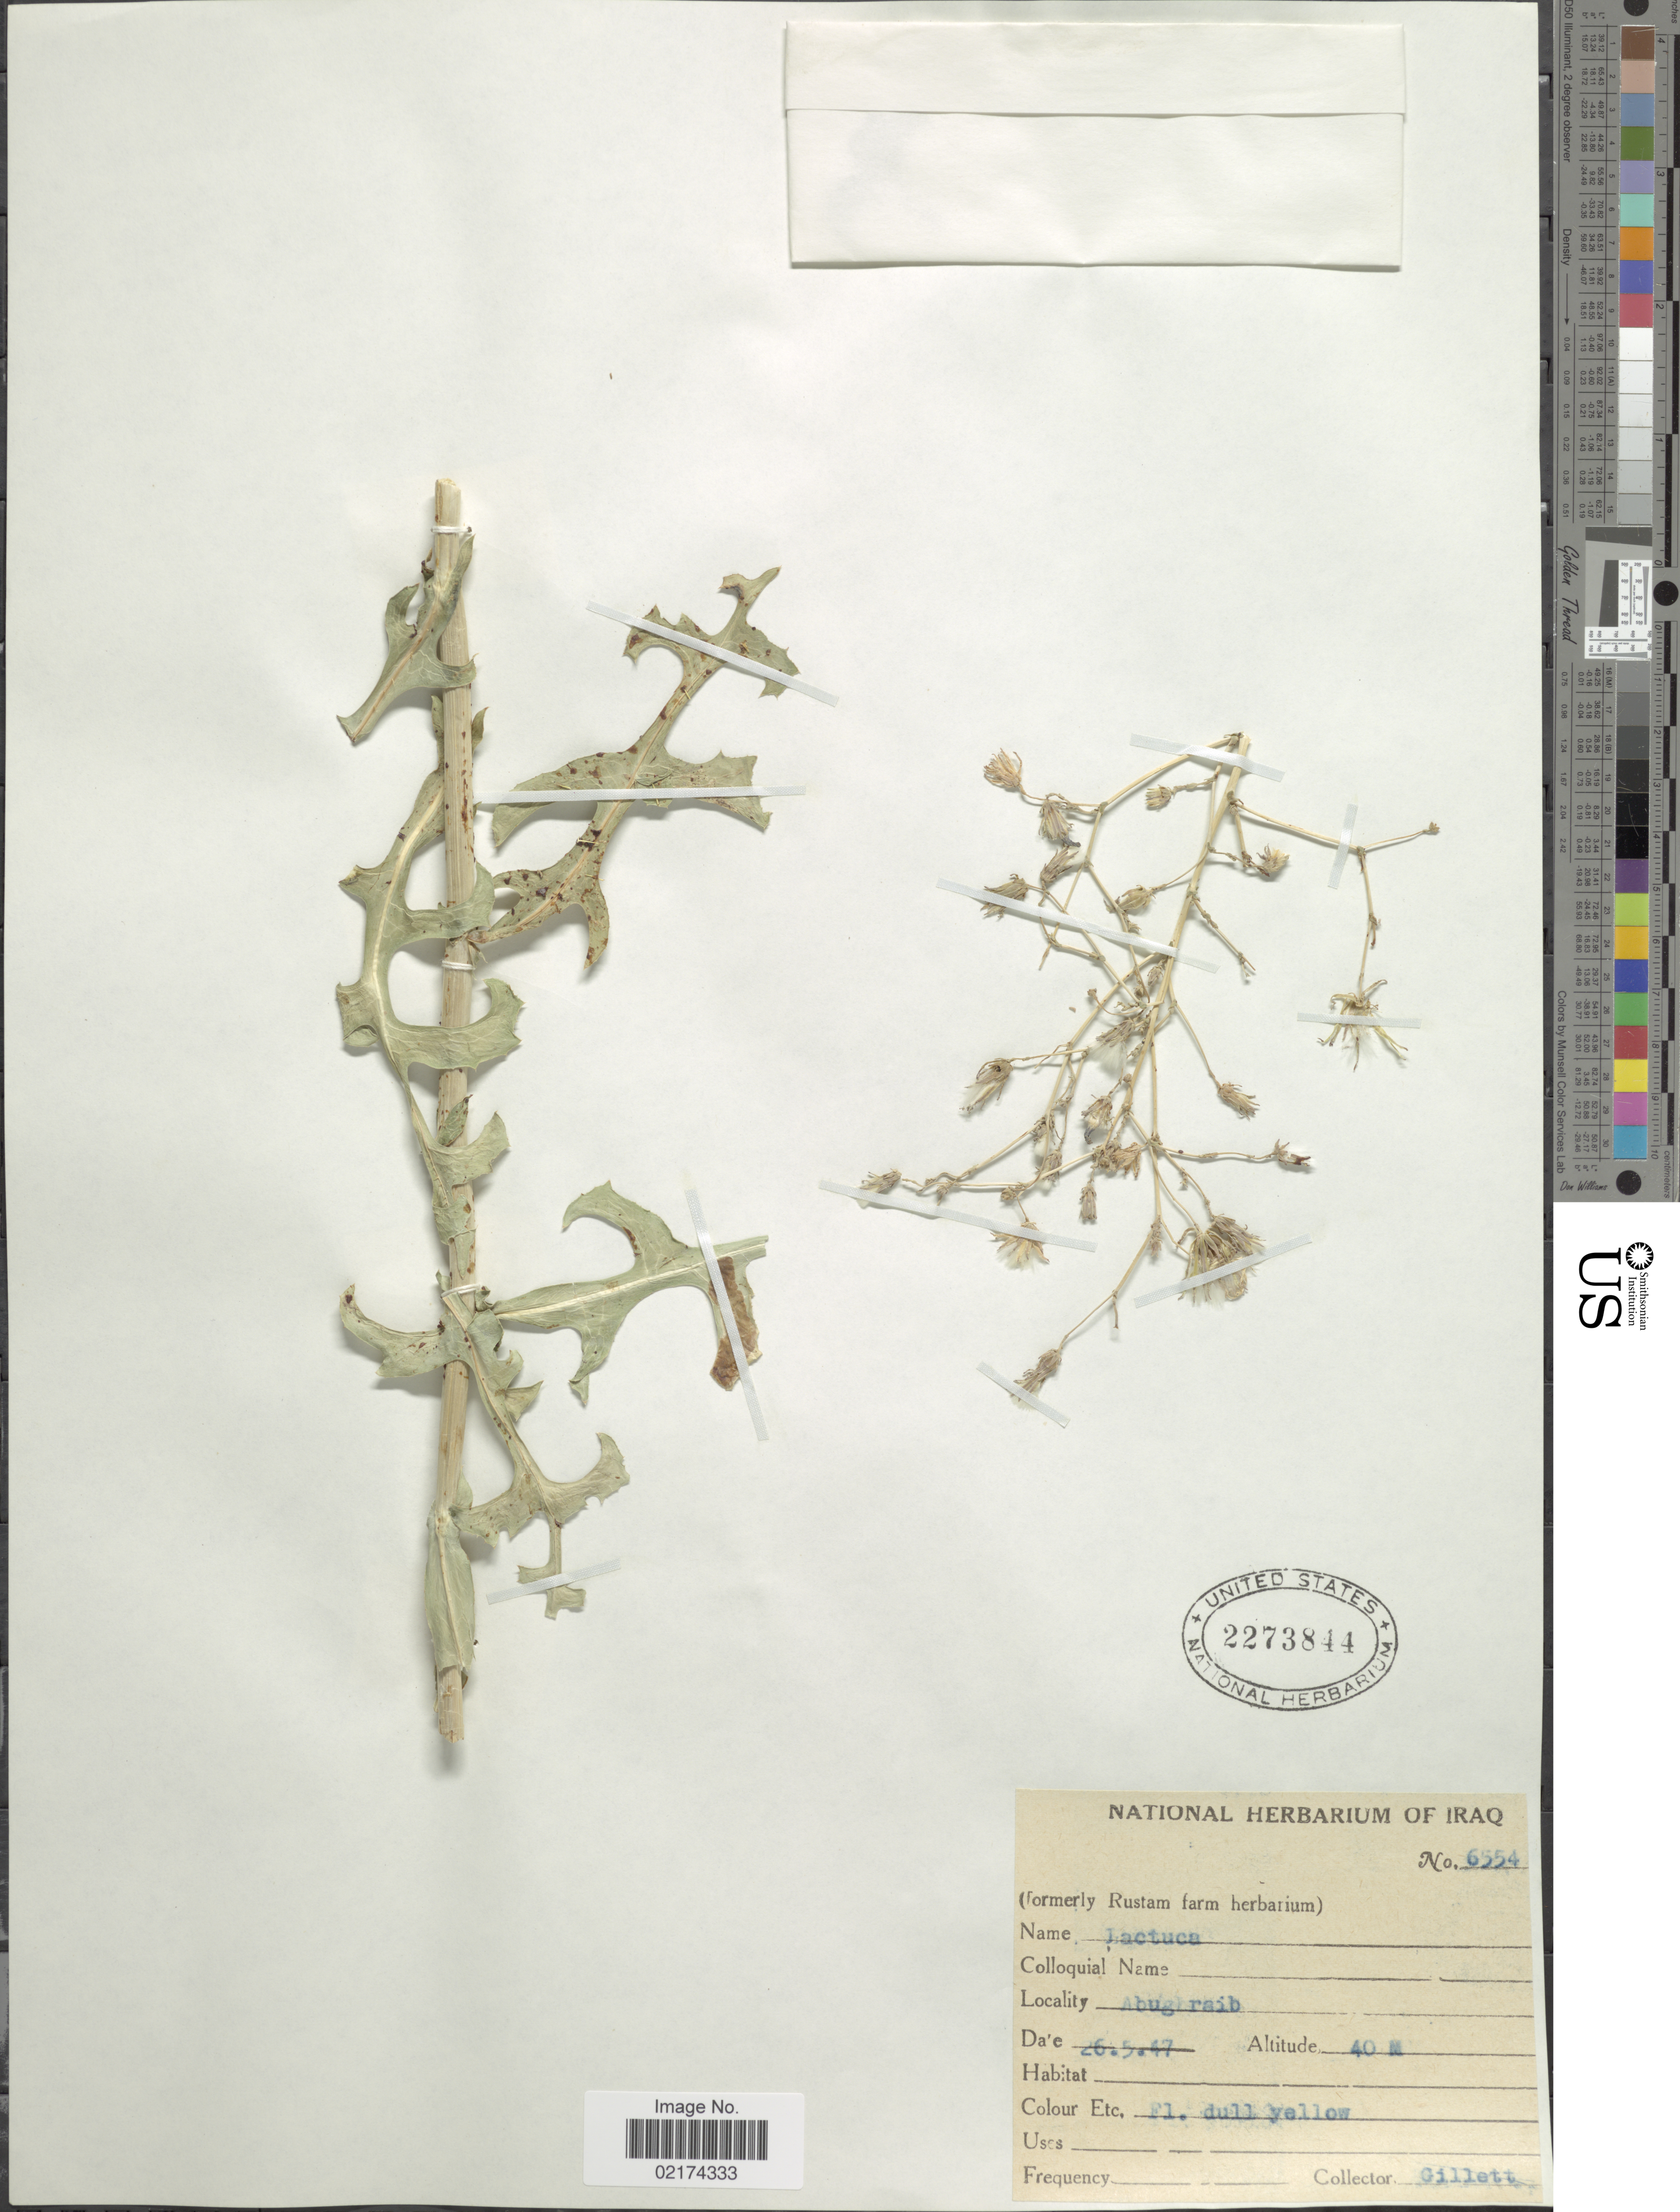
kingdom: Plantae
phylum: Tracheophyta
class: Magnoliopsida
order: Asterales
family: Asteraceae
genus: Lactuca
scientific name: Lactuca sp.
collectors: Gillett, --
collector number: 6554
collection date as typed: Transcribed d/m/y: 26/5/47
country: Iraq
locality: Abughraib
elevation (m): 40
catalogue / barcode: US 2273844